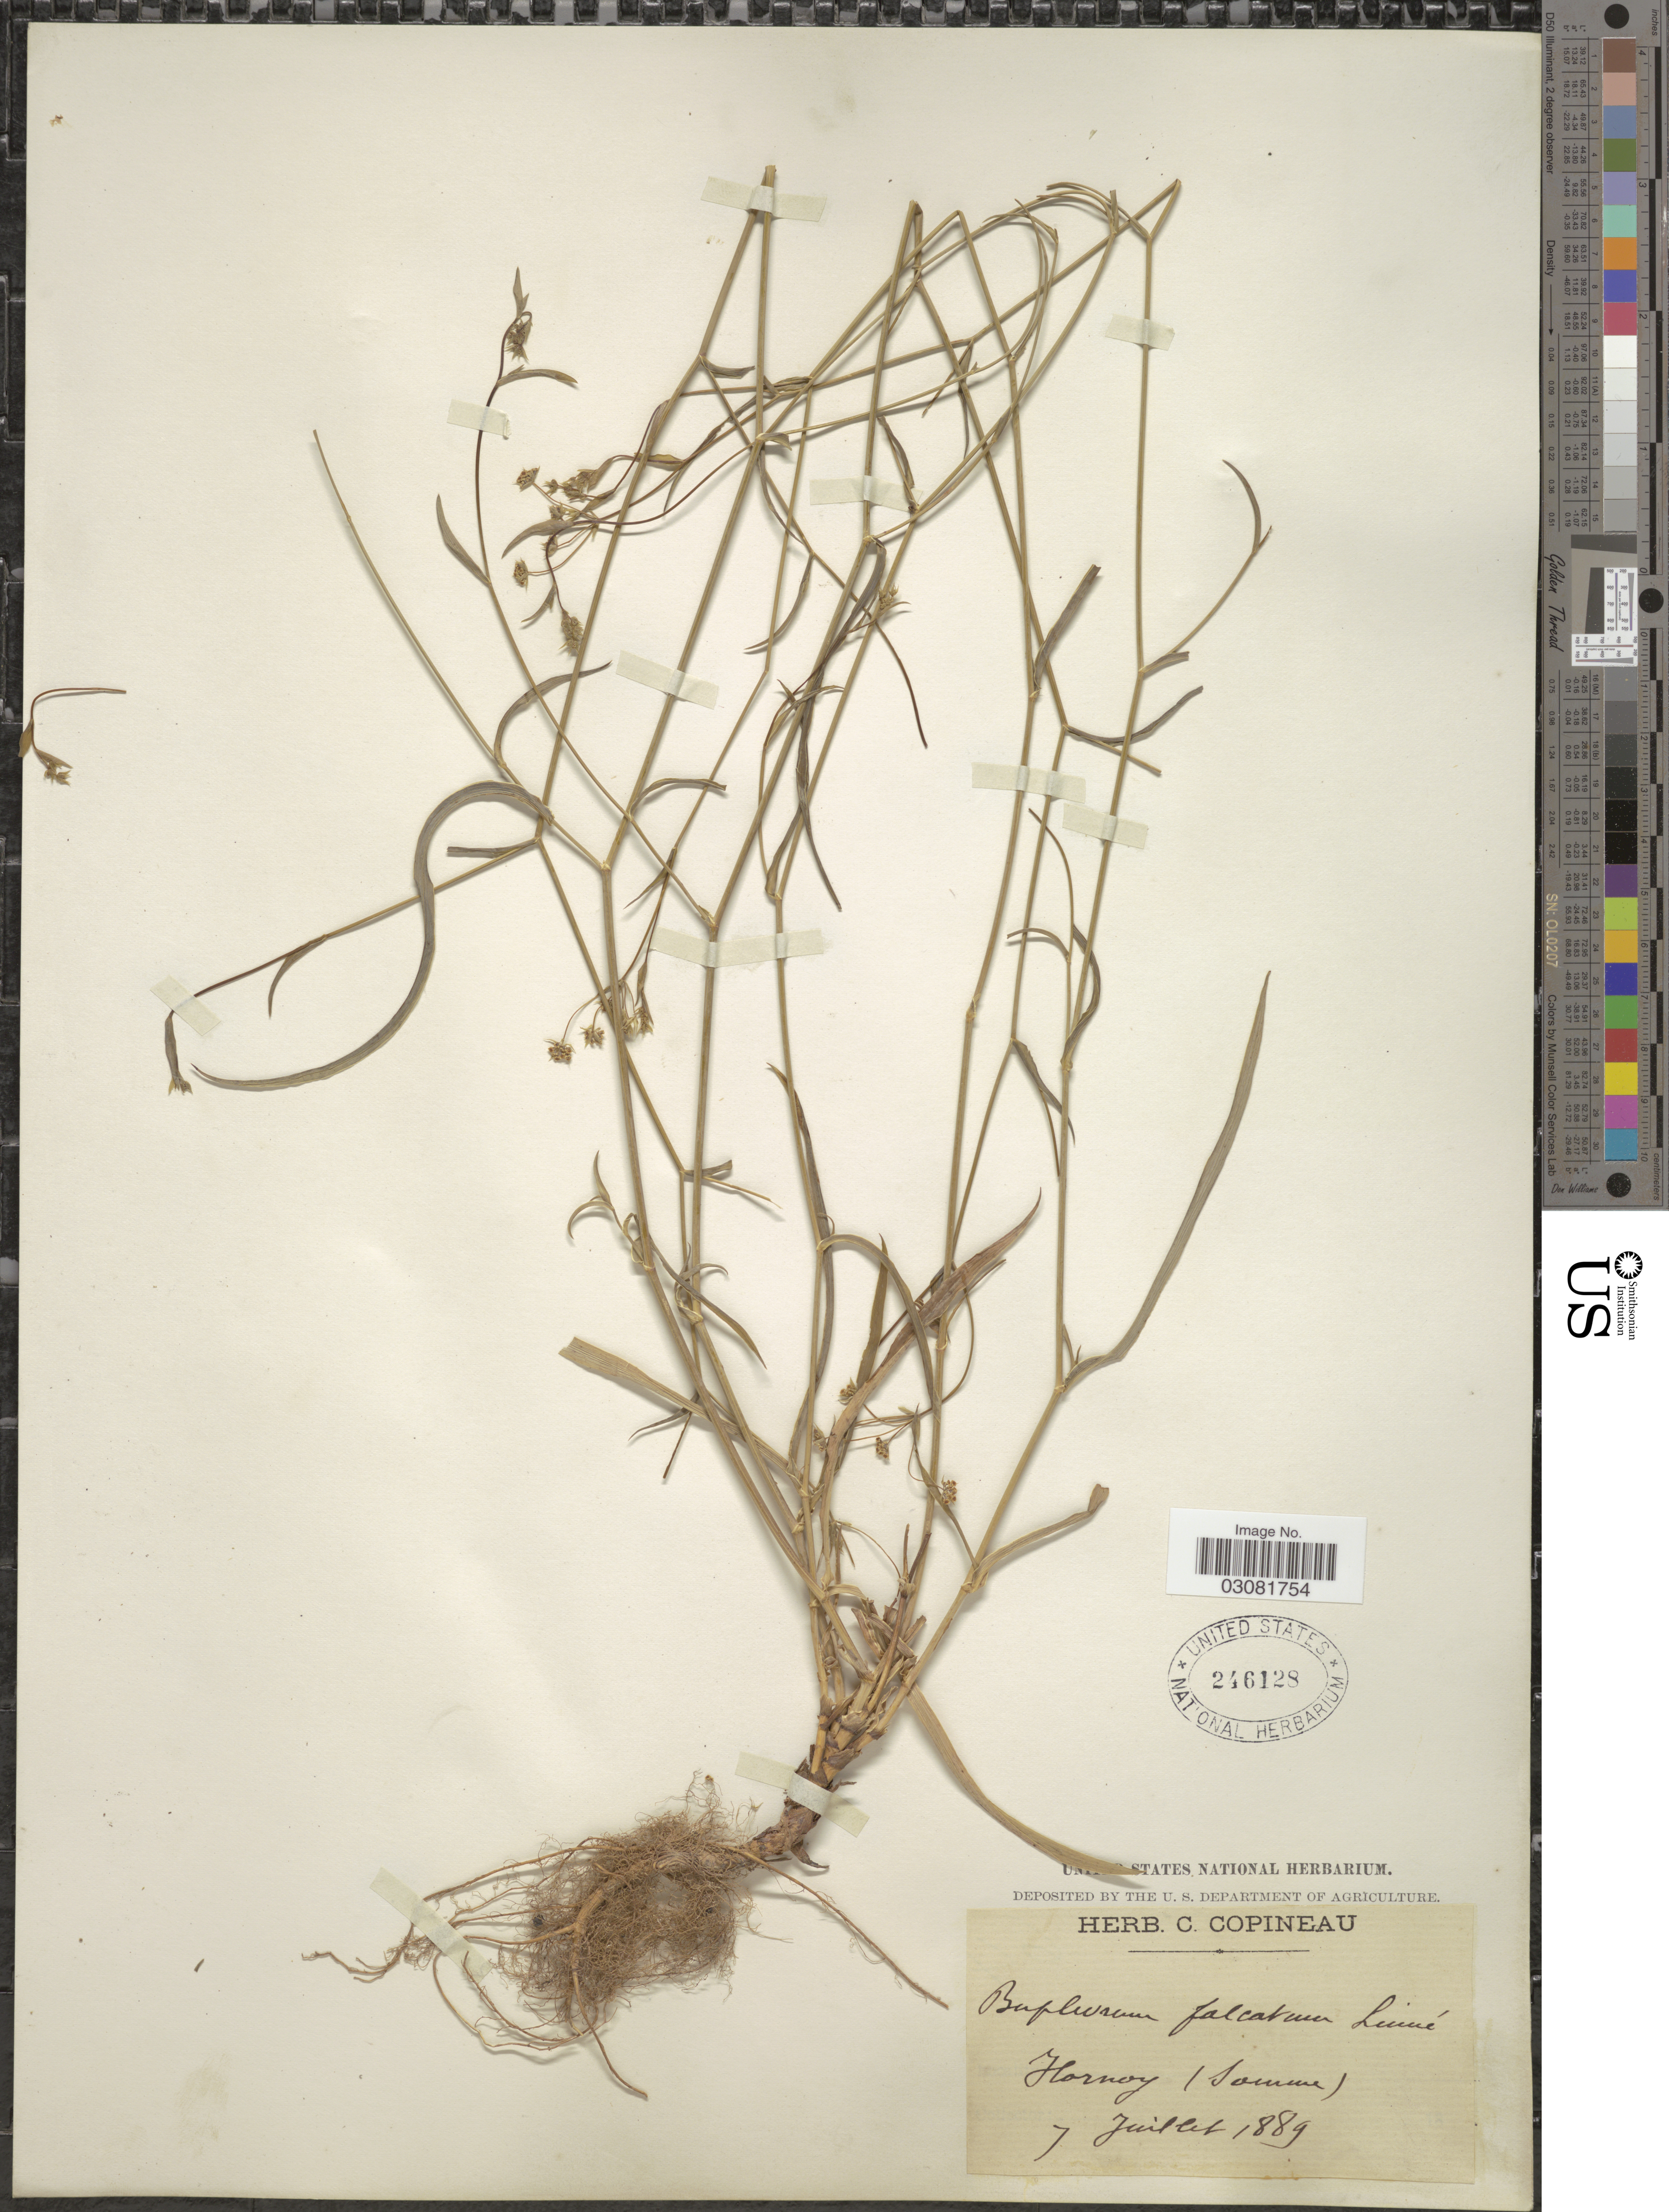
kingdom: Plantae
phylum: Tracheophyta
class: Magnoliopsida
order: Apiales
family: Apiaceae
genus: Bupleurum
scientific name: Bupleurum falcatum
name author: L.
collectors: ex herb. C. Copineau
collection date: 1889-07-07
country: France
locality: Hornoy (Somme).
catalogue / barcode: US 246128